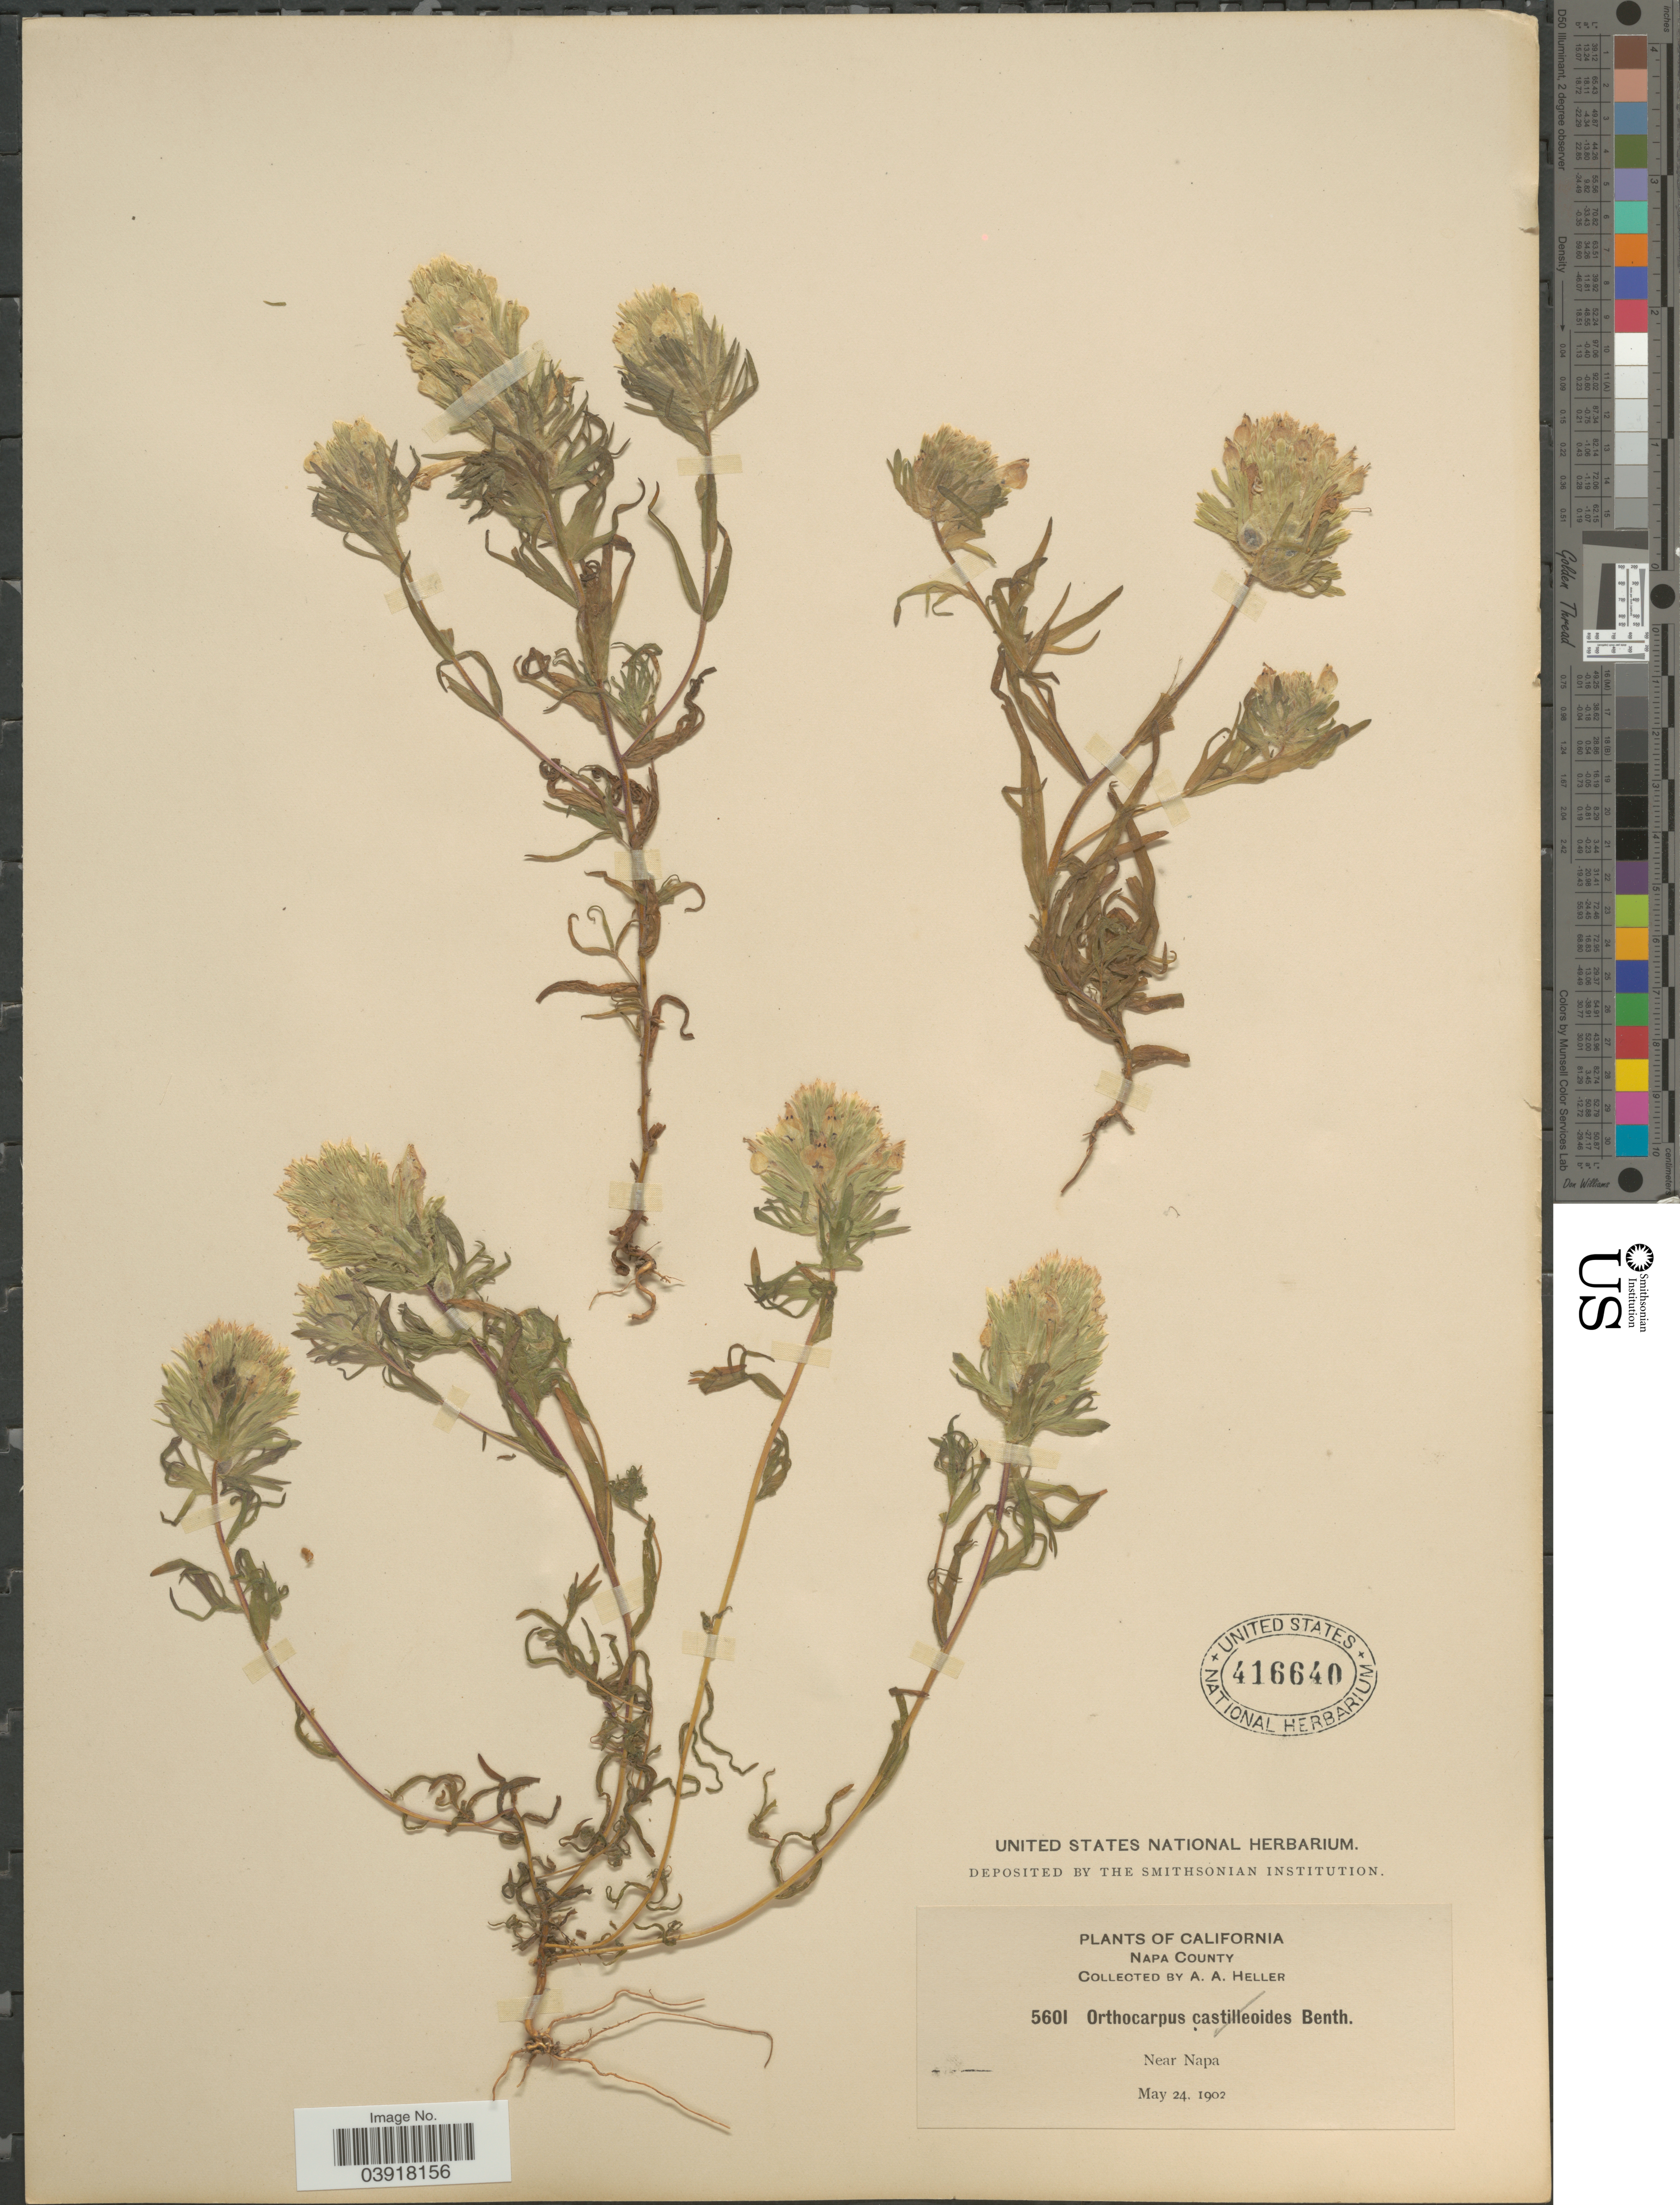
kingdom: Plantae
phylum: Tracheophyta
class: Magnoliopsida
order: Lamiales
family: Orobanchaceae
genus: Orthocarpus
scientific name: Orthocarpus sp.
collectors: A. A. Heller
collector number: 5601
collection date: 1902-05-24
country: United States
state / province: California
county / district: Napa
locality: Napa County. Near Napa.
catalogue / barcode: US 416640